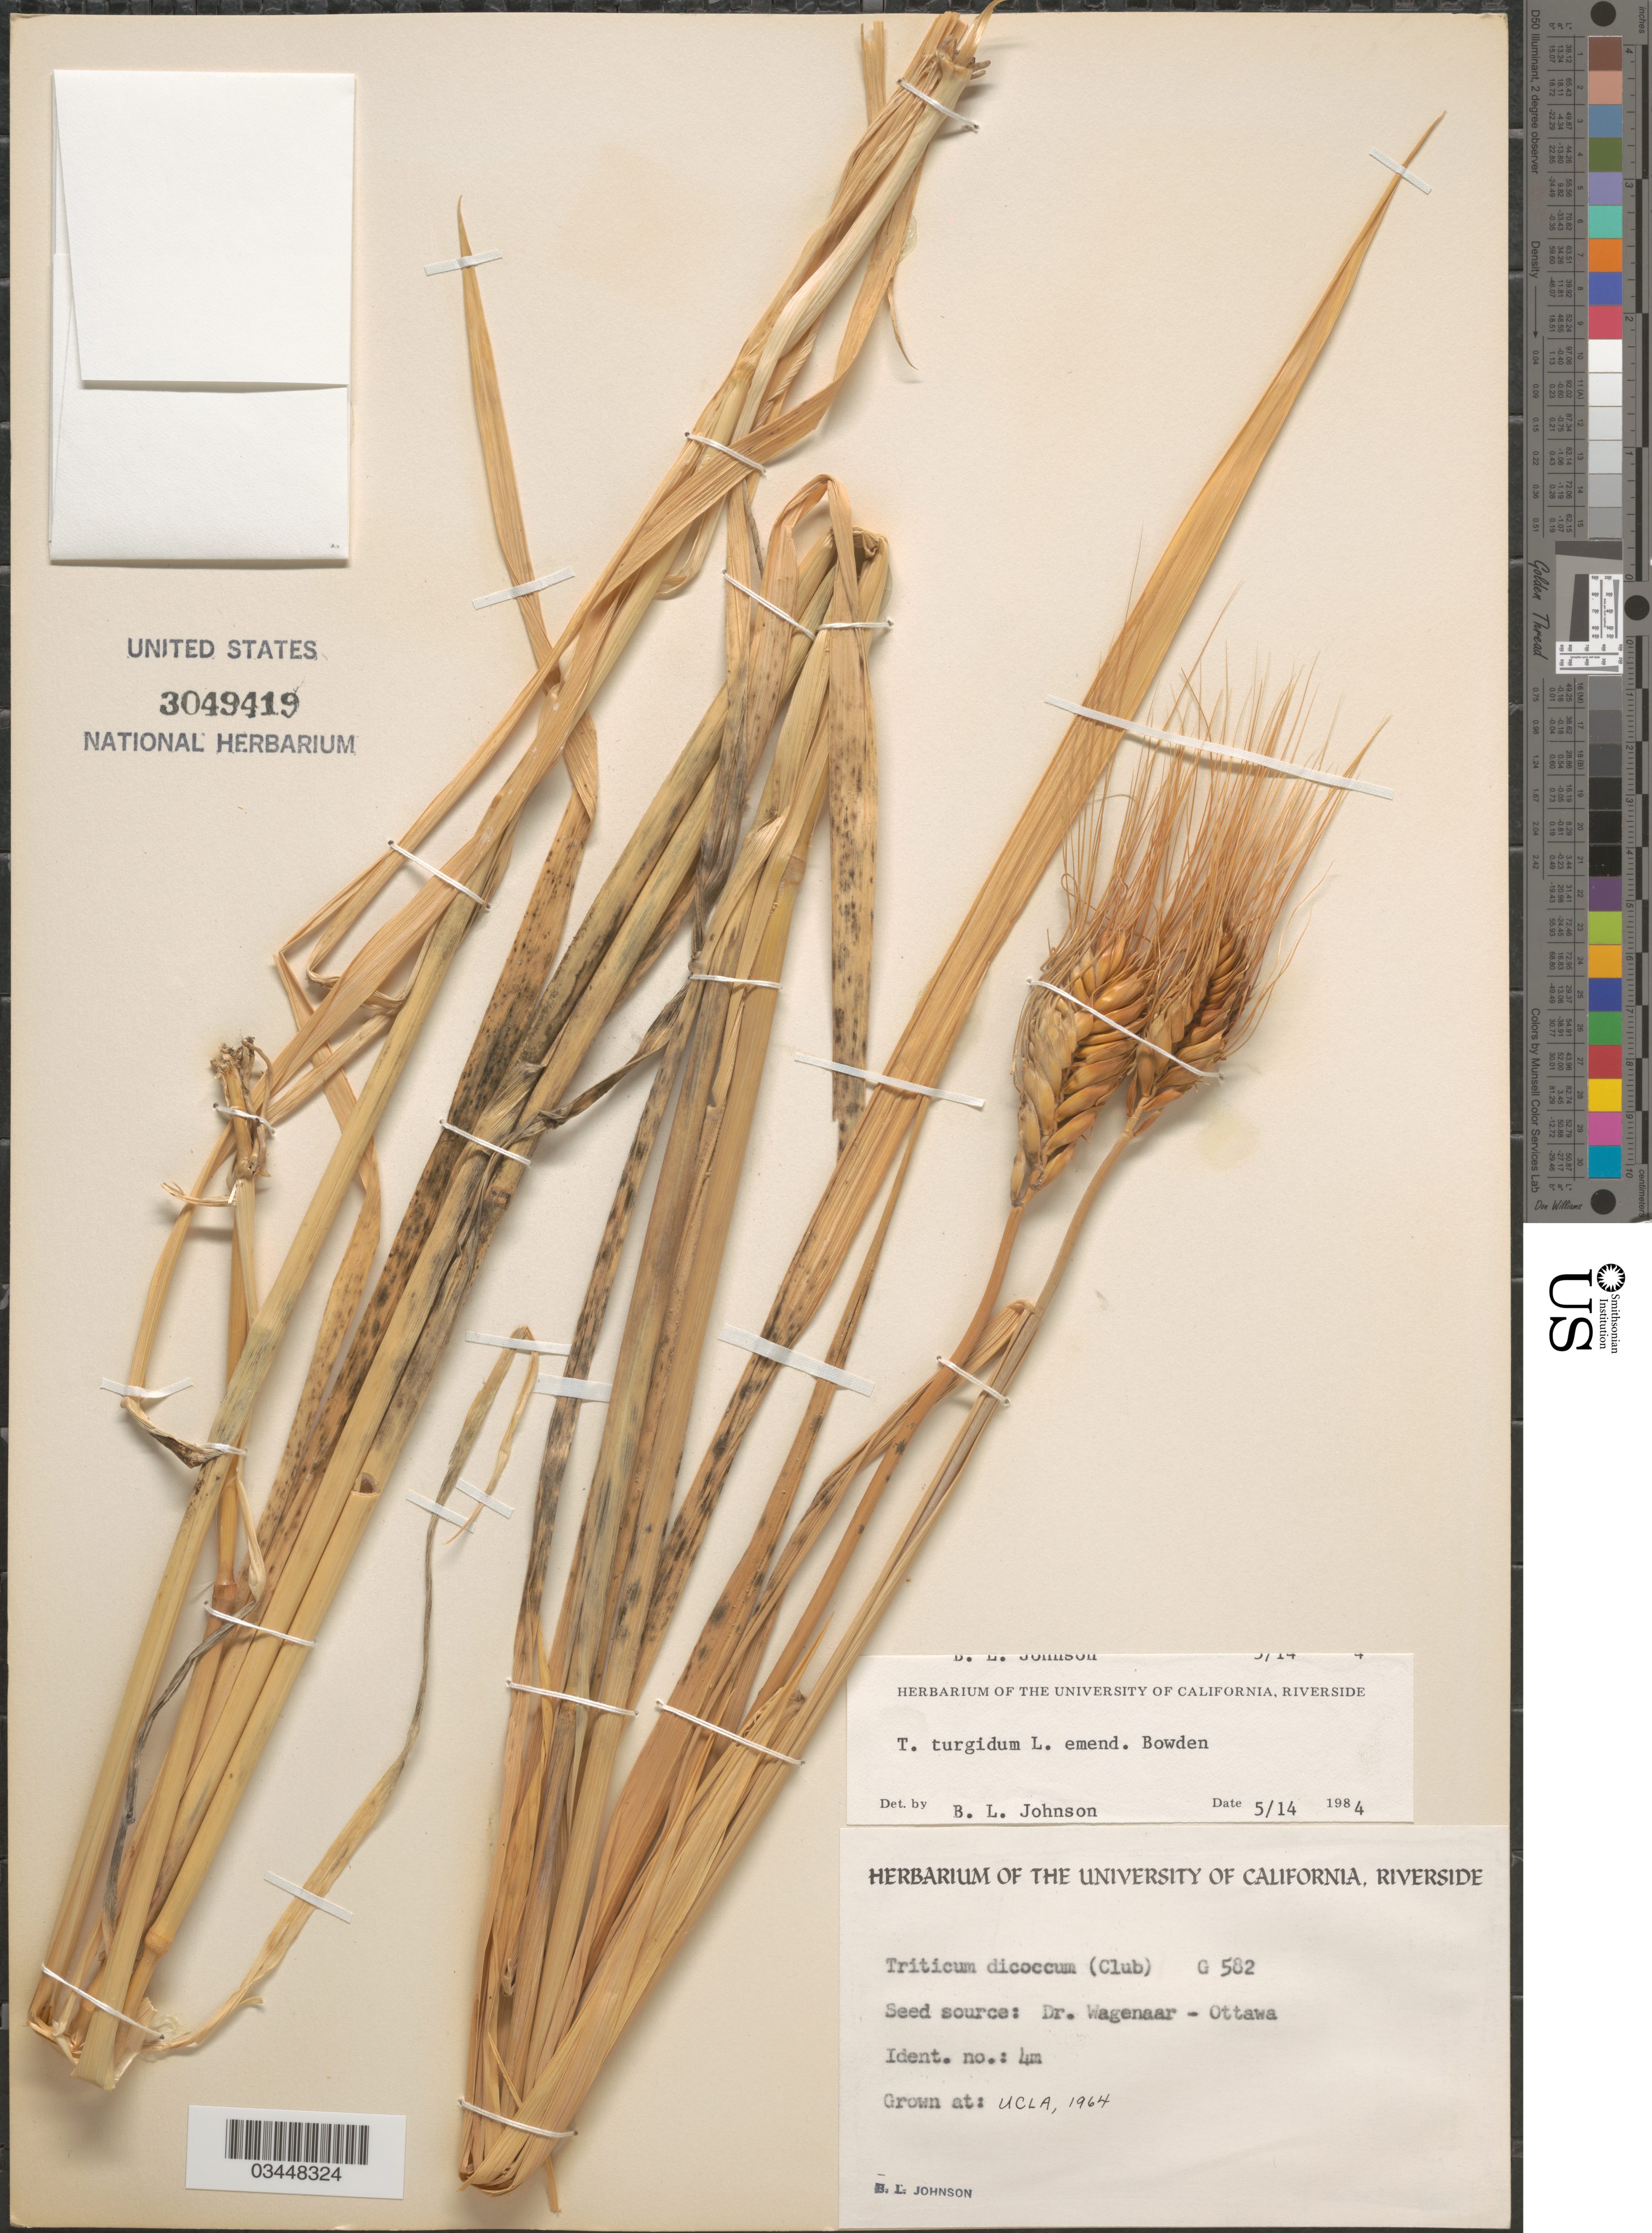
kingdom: Plantae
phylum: Tracheophyta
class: Liliopsida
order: Poales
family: Poaceae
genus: Triticum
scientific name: Triticum turgidum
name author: L.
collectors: B. Johnson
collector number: G582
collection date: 1964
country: United States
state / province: California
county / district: Los Angeles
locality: UCLA.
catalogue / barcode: US 3049419